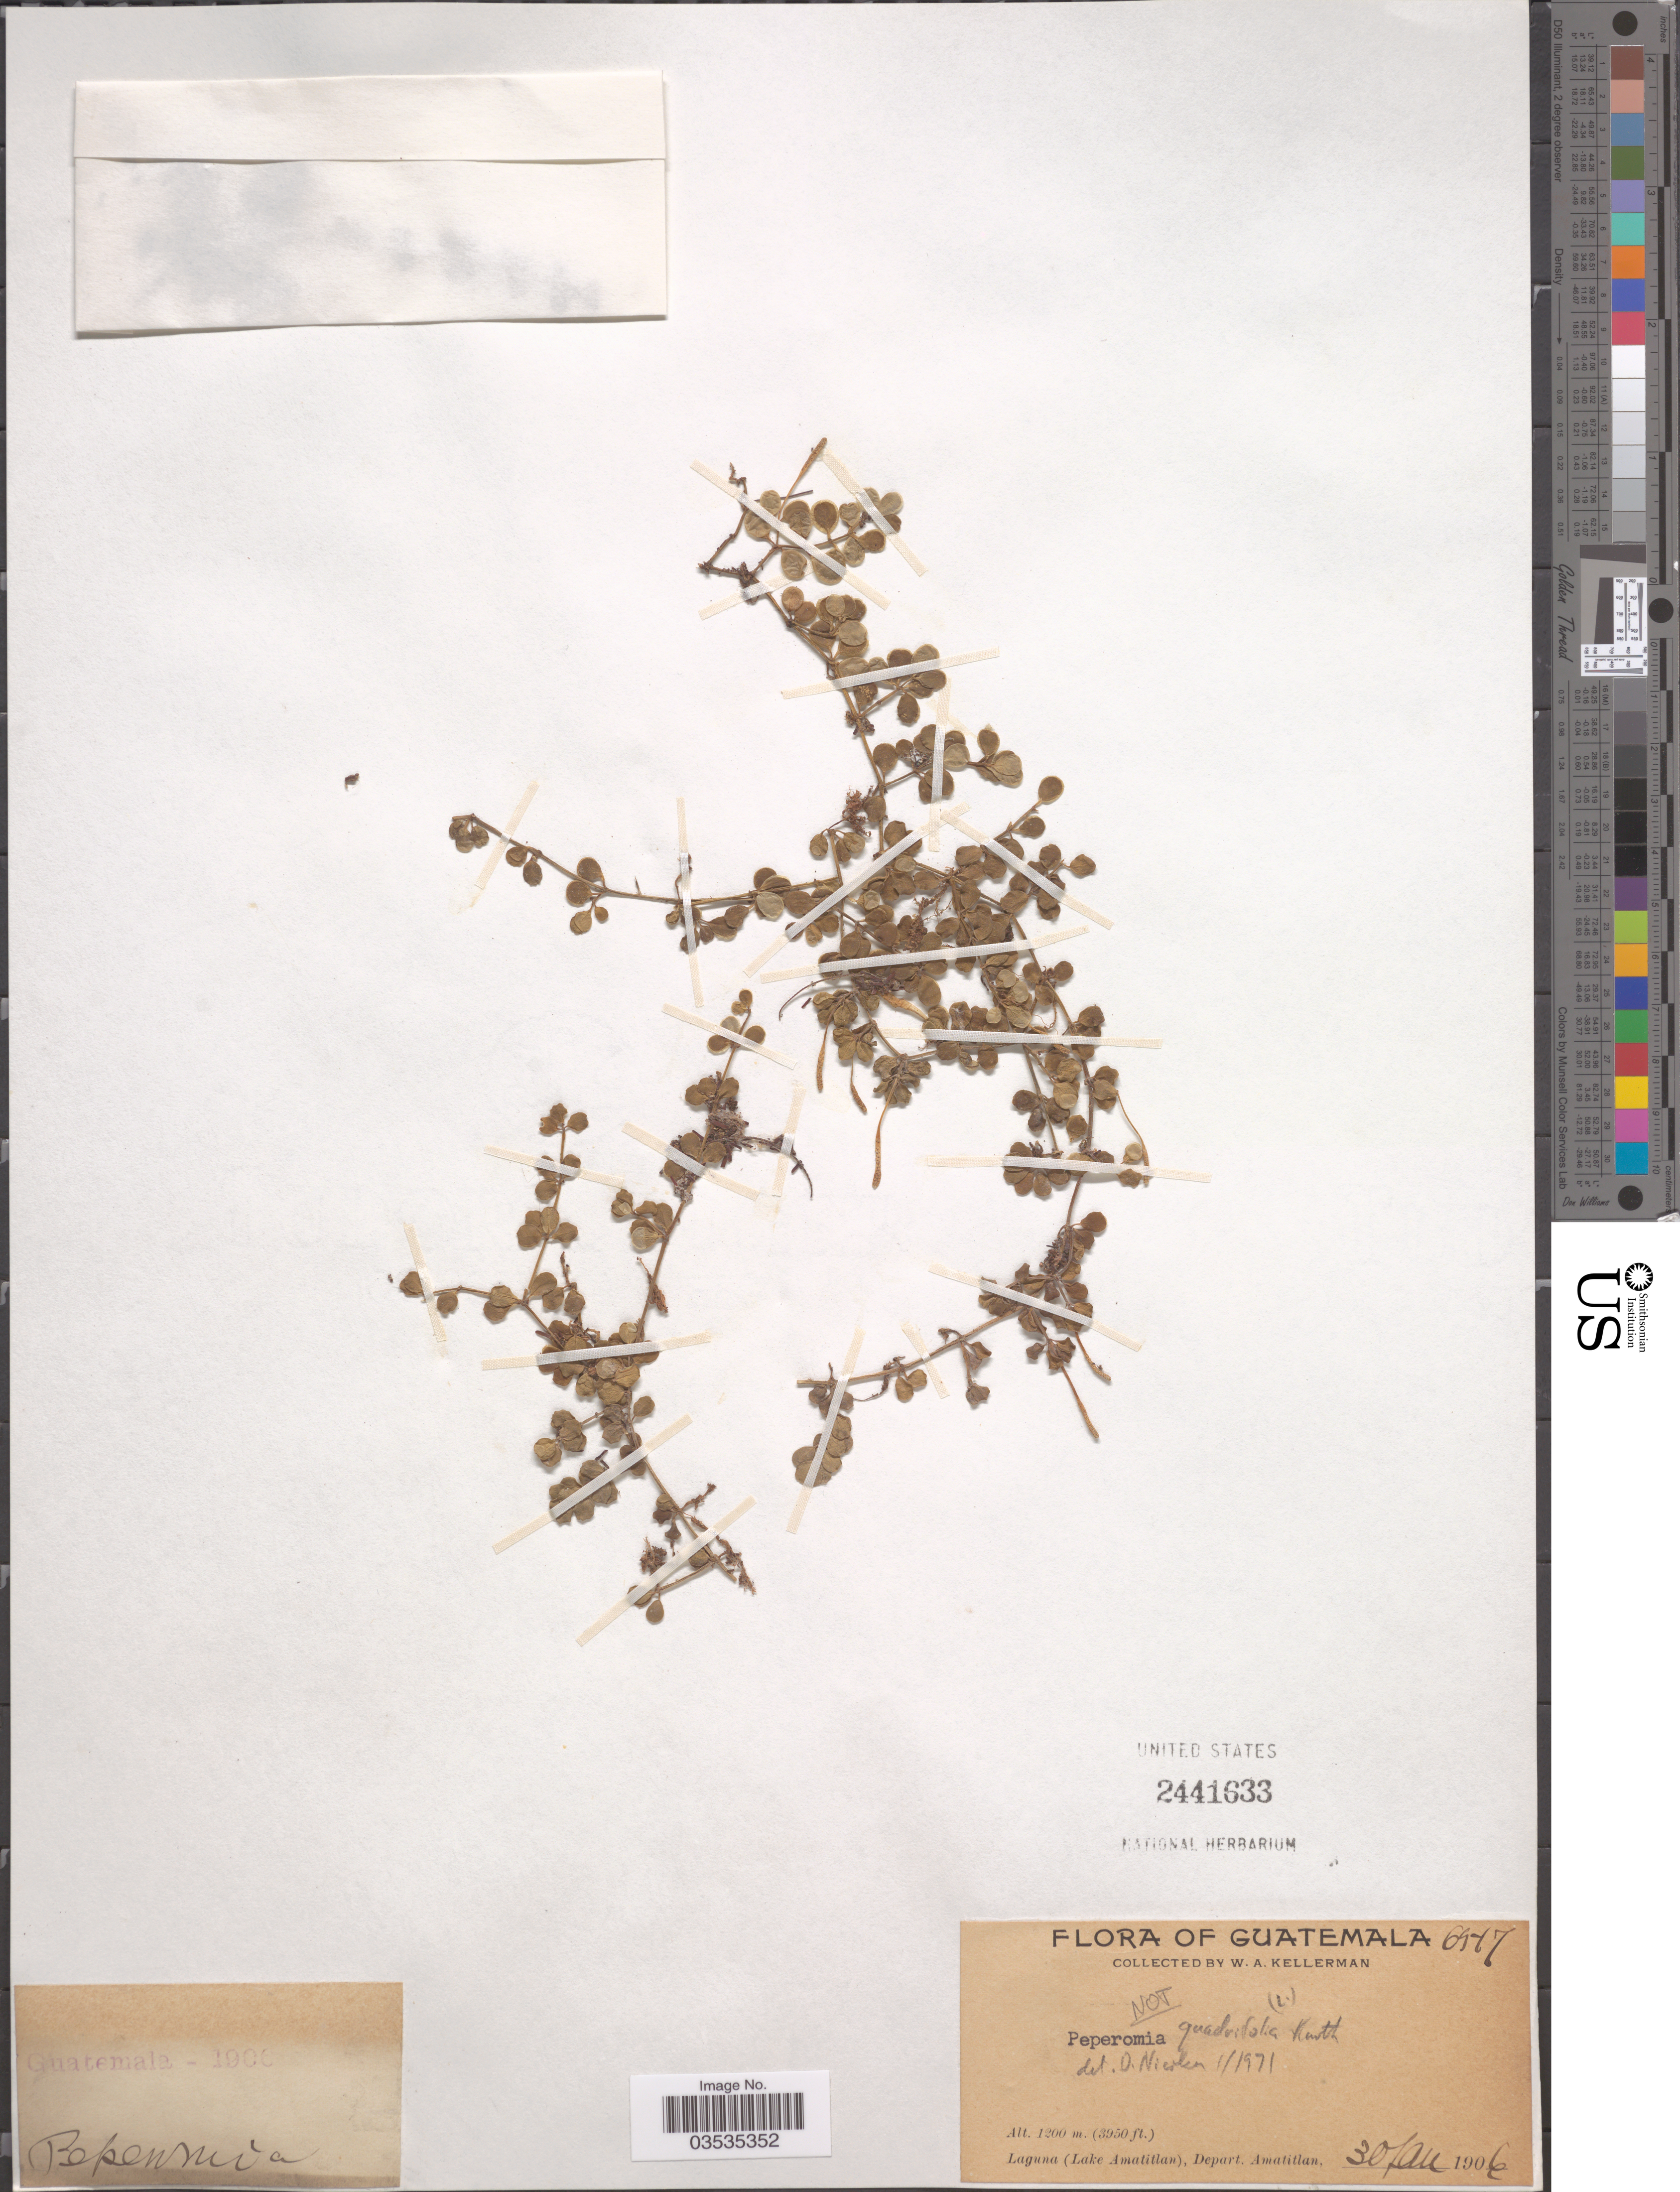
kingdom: Plantae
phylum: Tracheophyta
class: Magnoliopsida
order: Piperales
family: Piperaceae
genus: Peperomia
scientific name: Peperomia hoffmannii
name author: C. DC.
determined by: Jiménez, José Estaban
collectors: W. Kellerman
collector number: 6947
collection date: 1906-01-30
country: Guatemala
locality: Laguna (Lake Amatitlan), Depart. Amatitlan.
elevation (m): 1200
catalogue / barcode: US 2441633